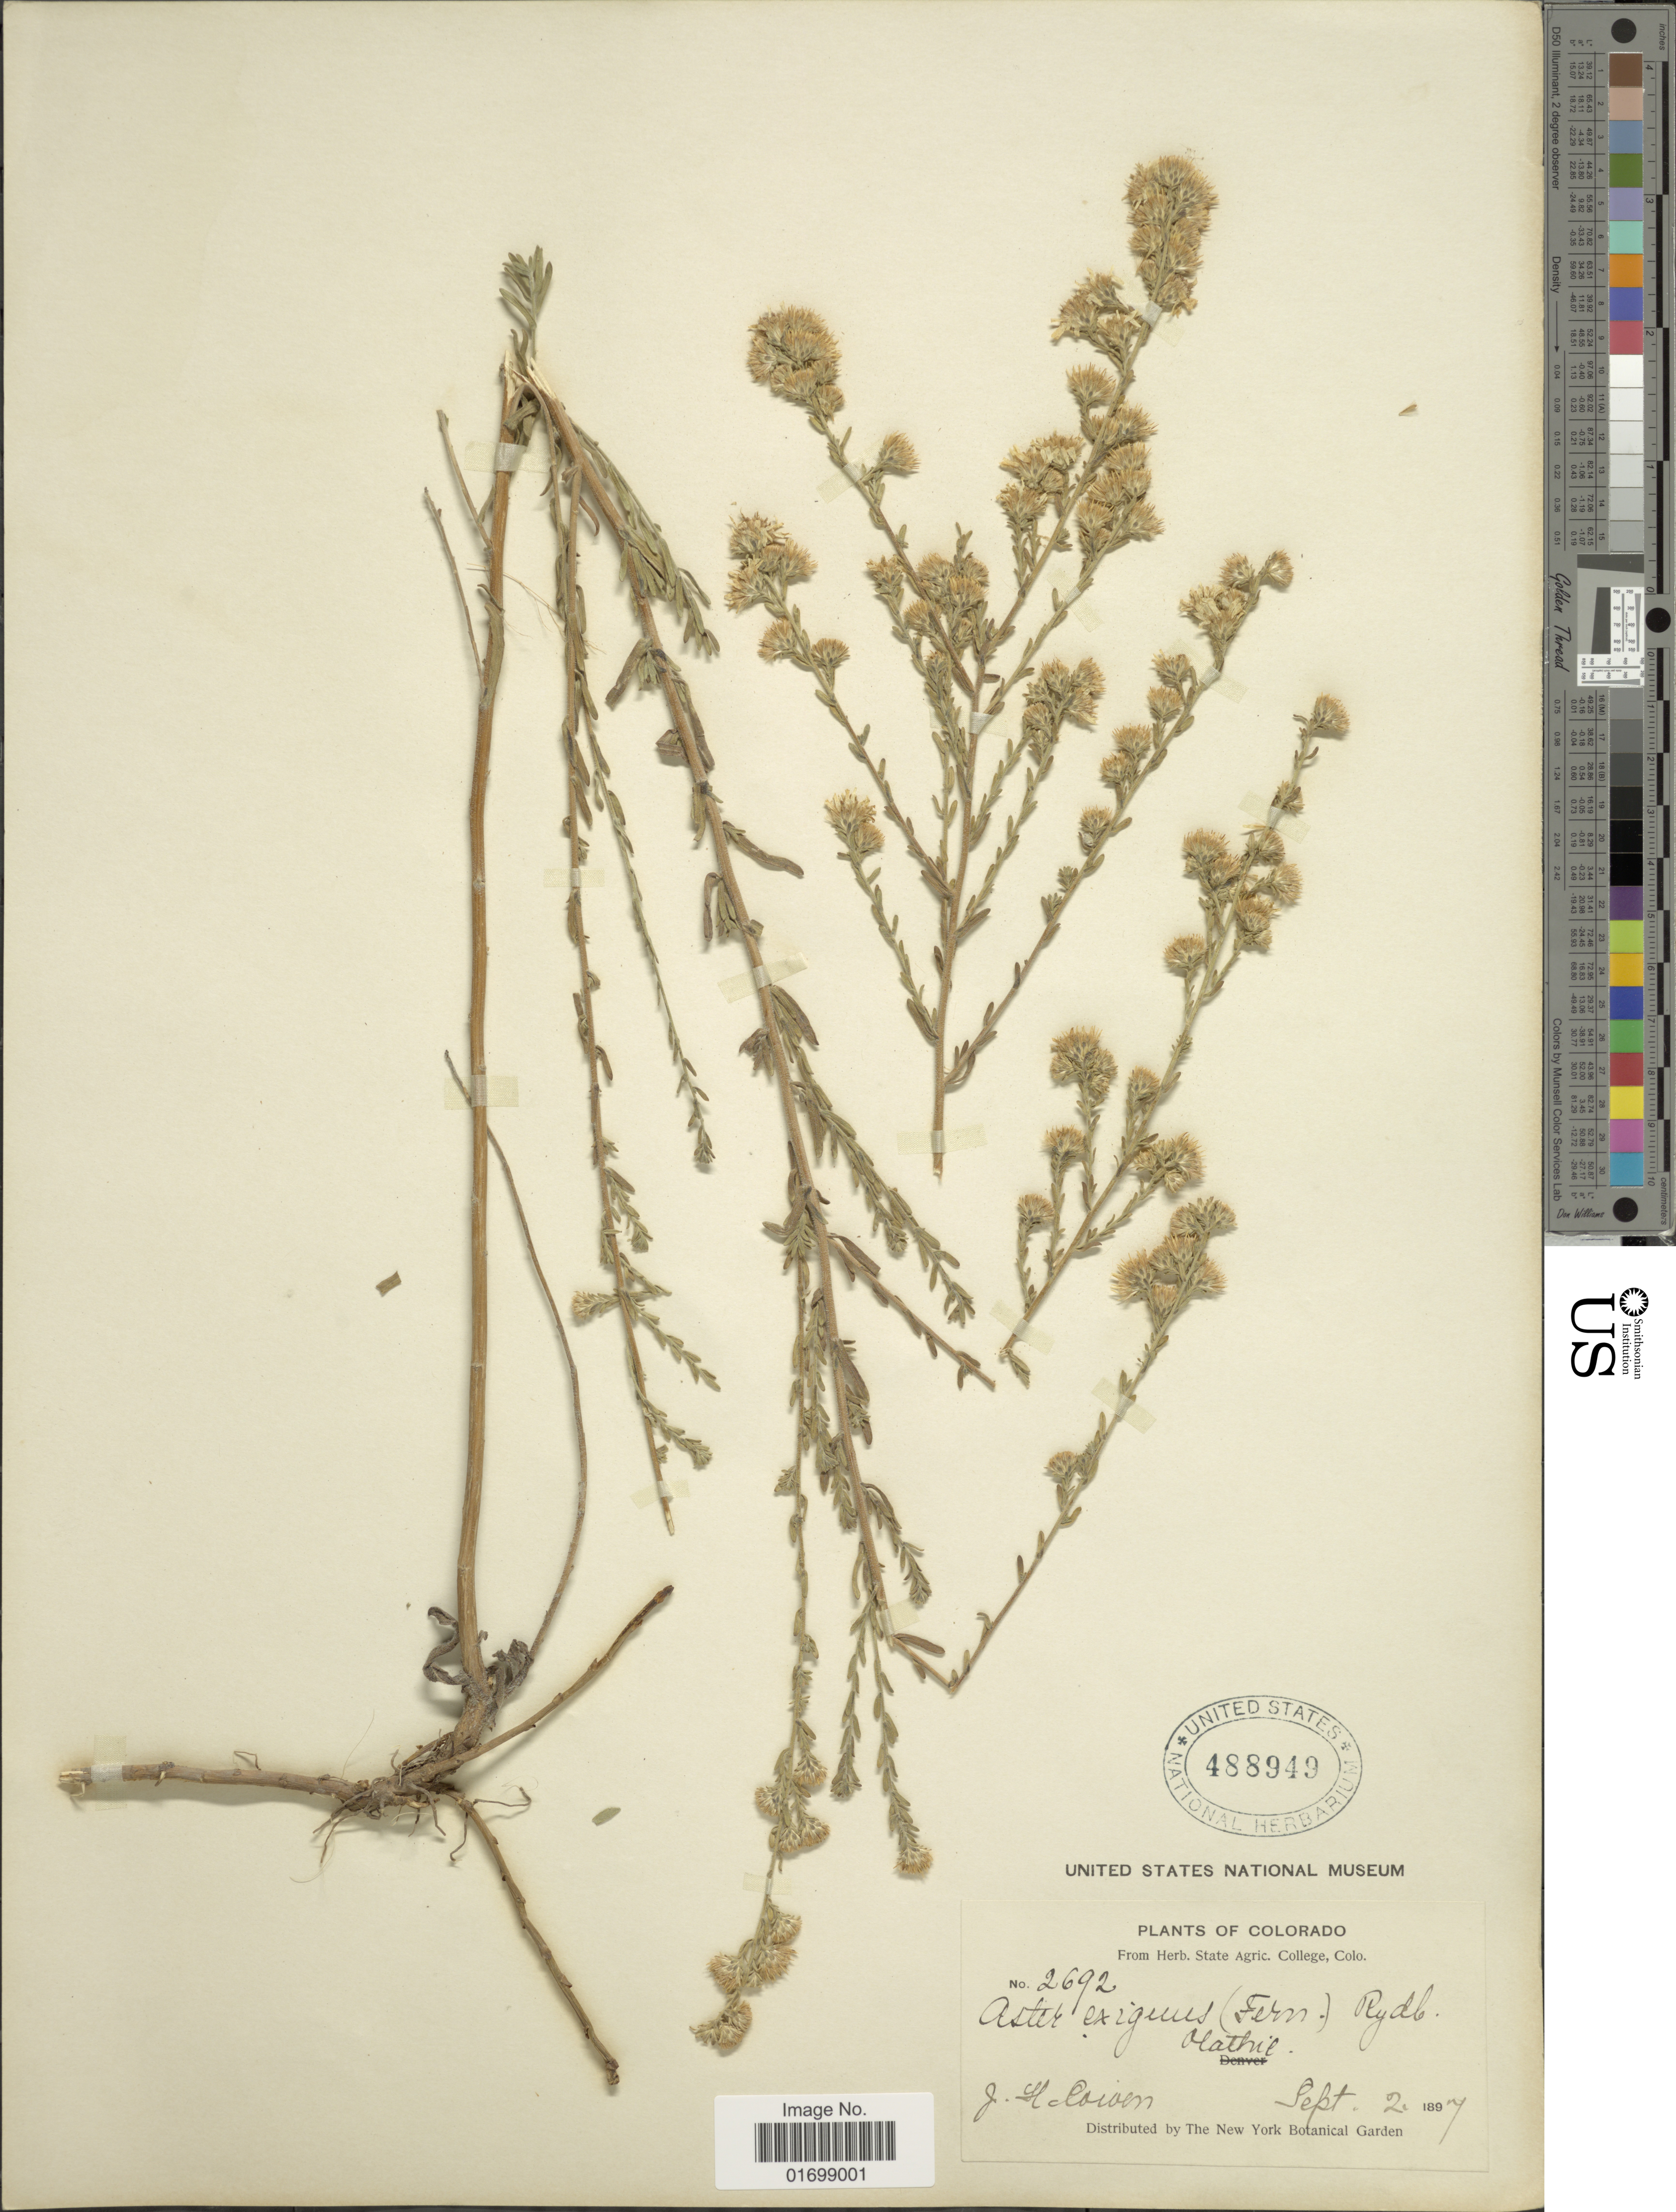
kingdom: Plantae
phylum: Tracheophyta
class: Magnoliopsida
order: Asterales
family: Asteraceae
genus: Symphyotrichum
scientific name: Symphyotrichum ericoides var. prostratum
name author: (Kuntze) G.L. Nesom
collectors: J. H. Cowen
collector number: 2692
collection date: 1897-09-02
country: United States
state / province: Colorado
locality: Olathie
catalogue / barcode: US 488949